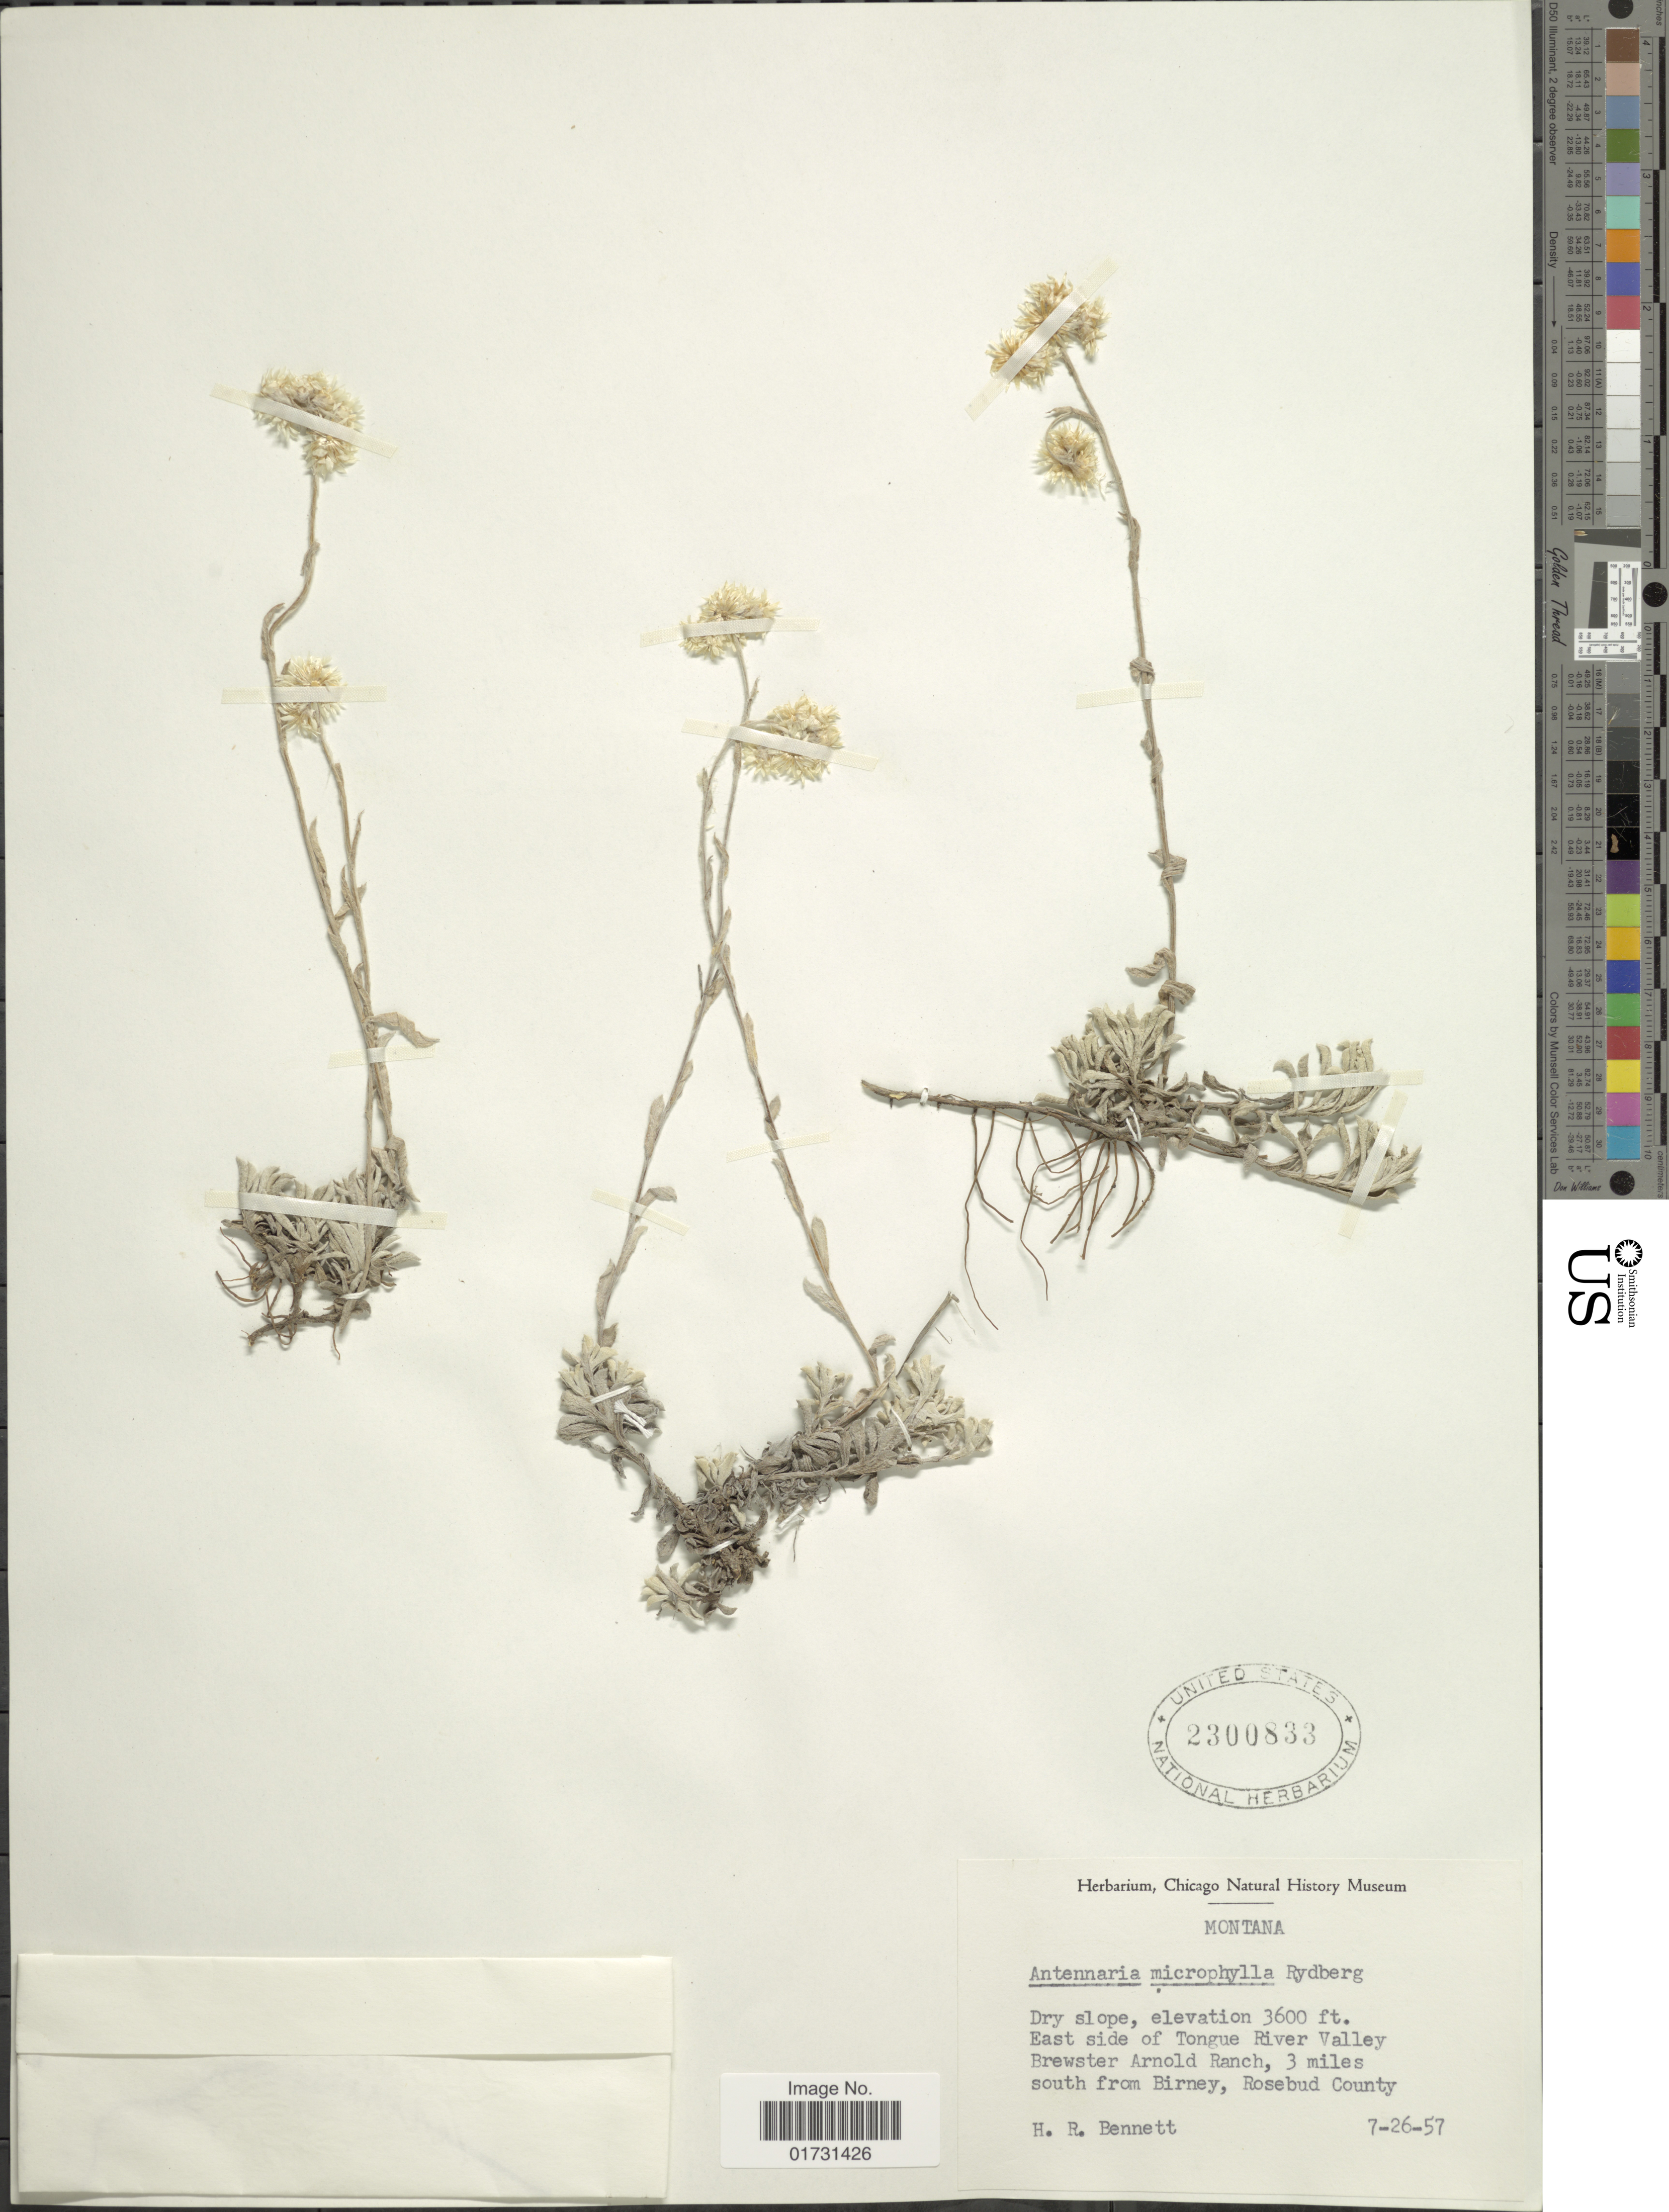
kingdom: Plantae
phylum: Tracheophyta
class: Magnoliopsida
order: Asterales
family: Asteraceae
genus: Antennaria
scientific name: Antennaria microphylla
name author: Rydb.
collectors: H. R. Bennett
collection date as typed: Transcribed d/m/y: 27/7/57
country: United States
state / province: Montana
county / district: Rosebud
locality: Dry slope, East side of Tongue River Valley, Brewster Arnold Ranch, 3 miles south from Birney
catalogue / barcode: US 2300833